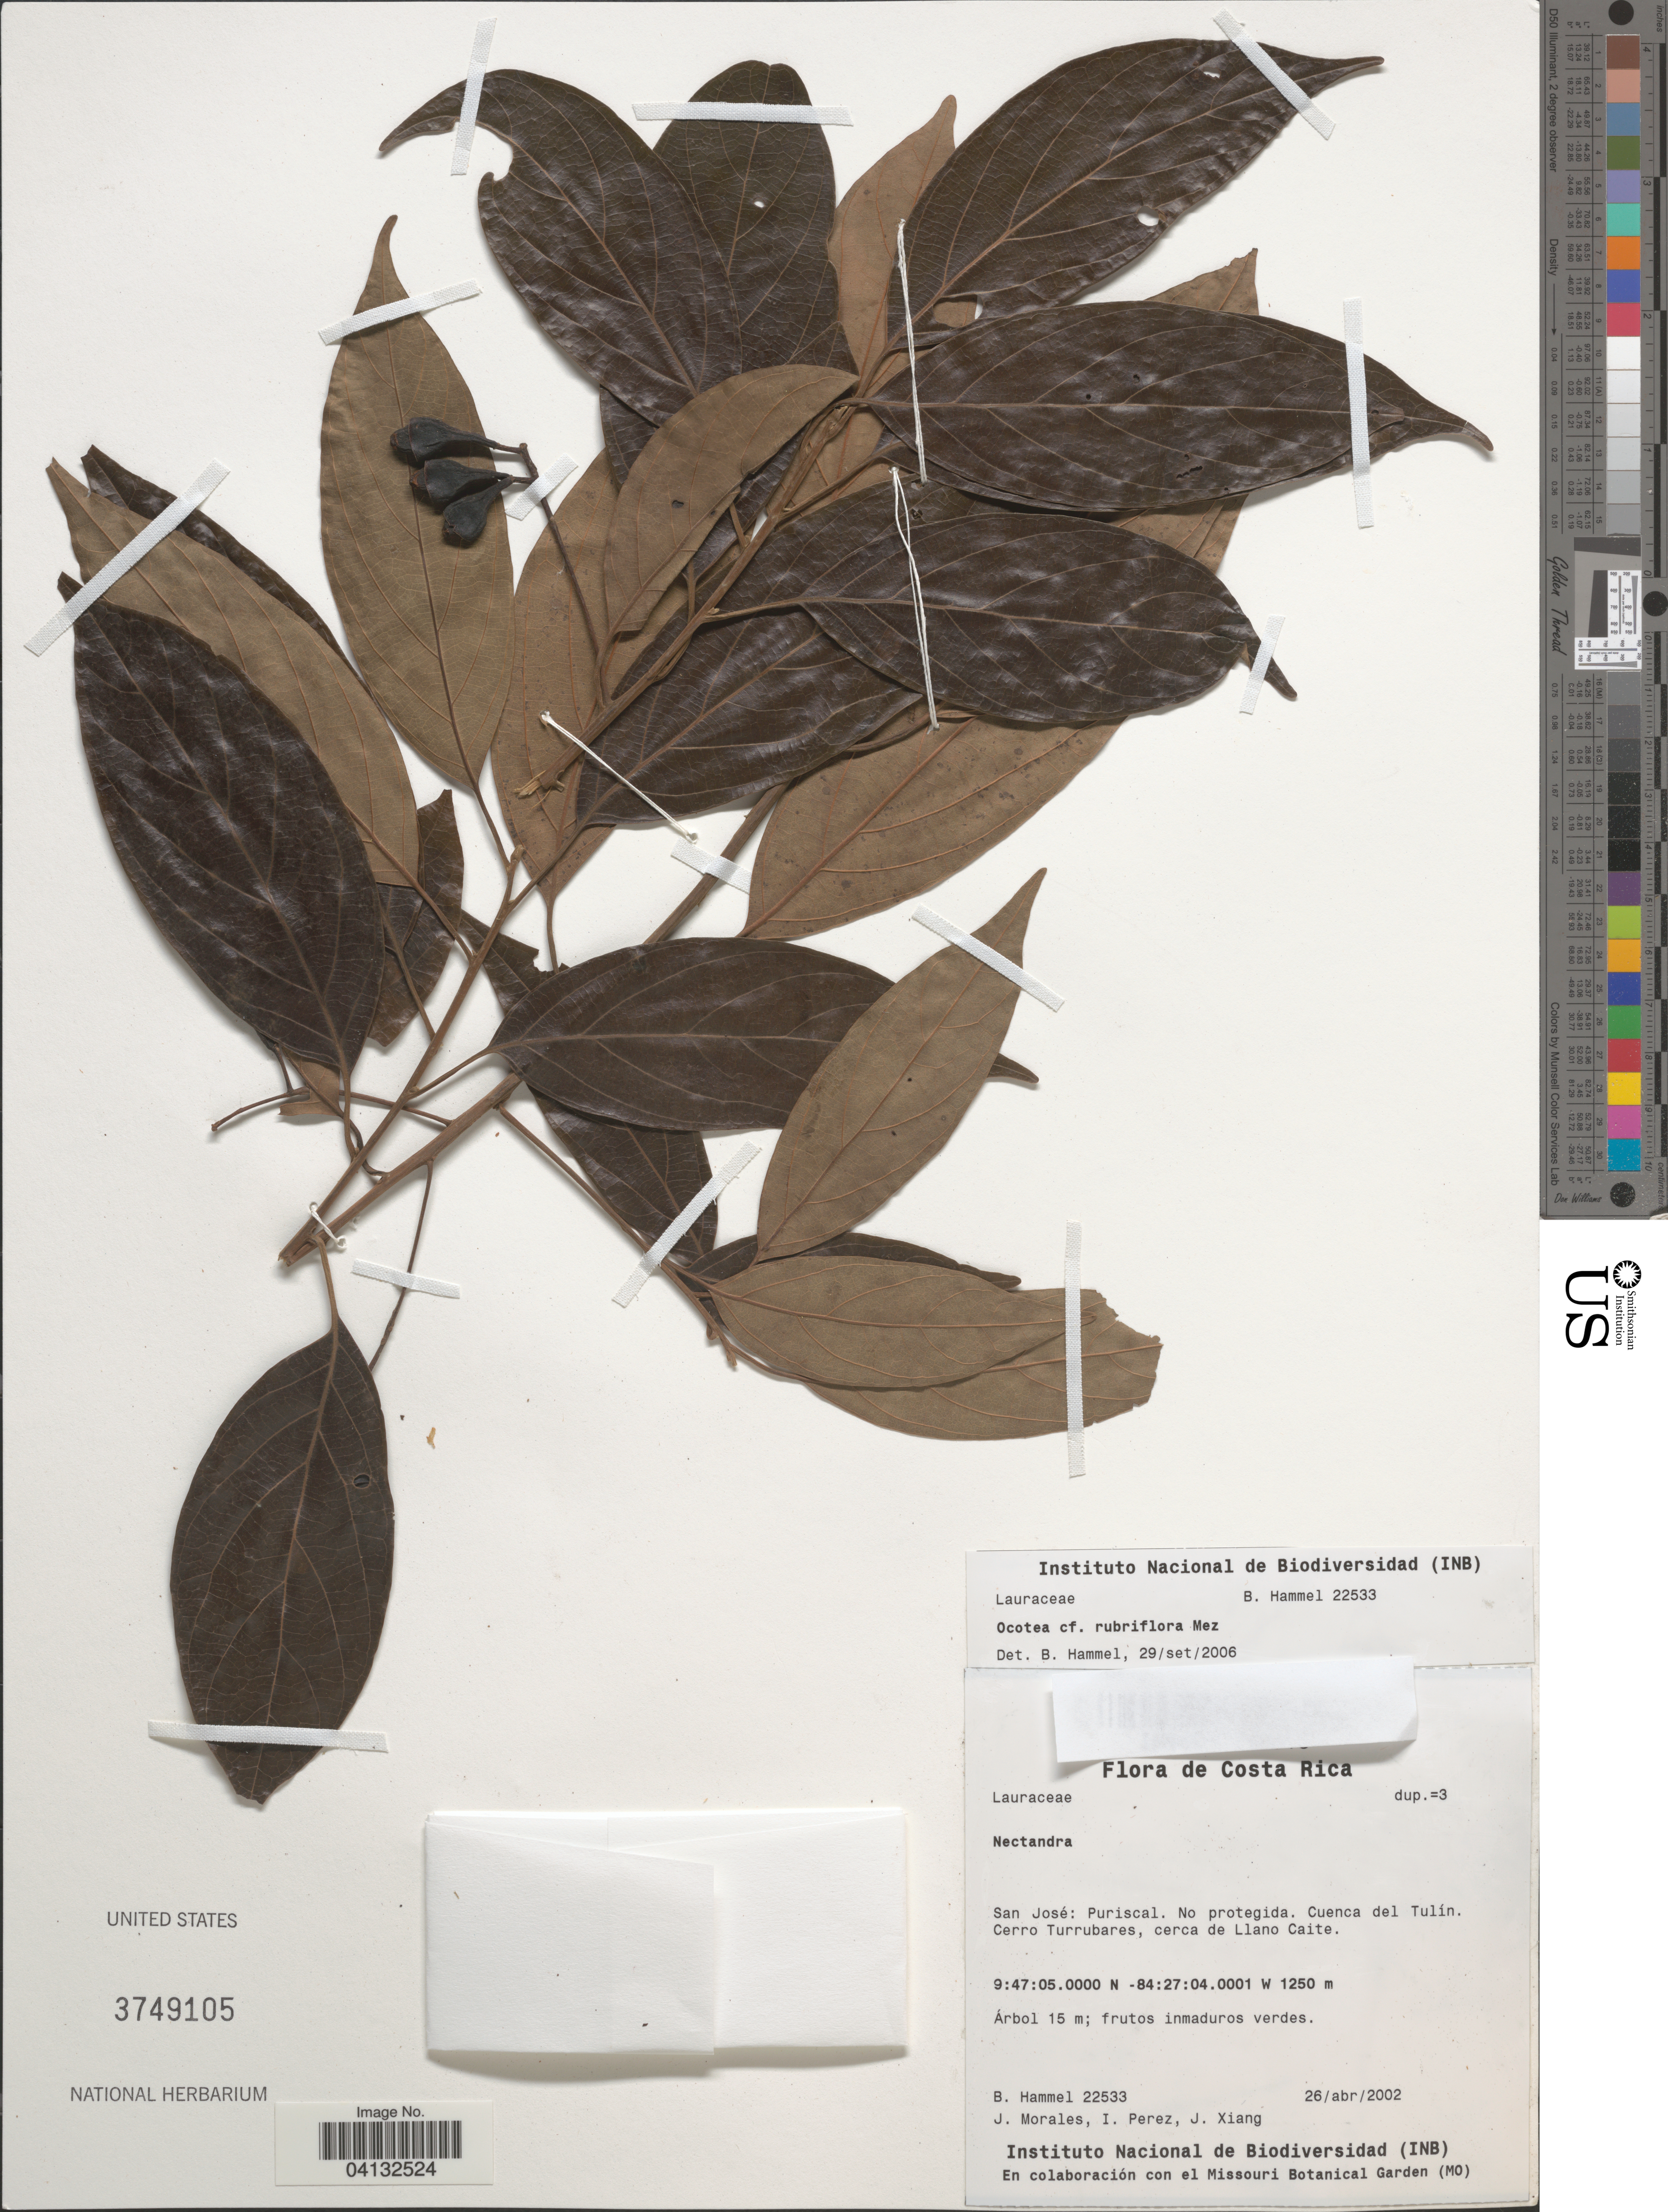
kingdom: Plantae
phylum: Tracheophyta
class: Magnoliopsida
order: Laurales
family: Lauraceae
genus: Ocotea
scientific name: Ocotea rubriflora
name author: Mez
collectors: B. Hammel, J. Morales, I. Pérez & J. Xiang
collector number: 22533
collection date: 2002-04-26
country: Costa Rica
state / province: San José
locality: Puriscal. Cuenca del Tulín. Cerro Turrubares, cerca de Llano Caite.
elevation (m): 1250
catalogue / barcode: US 3749105